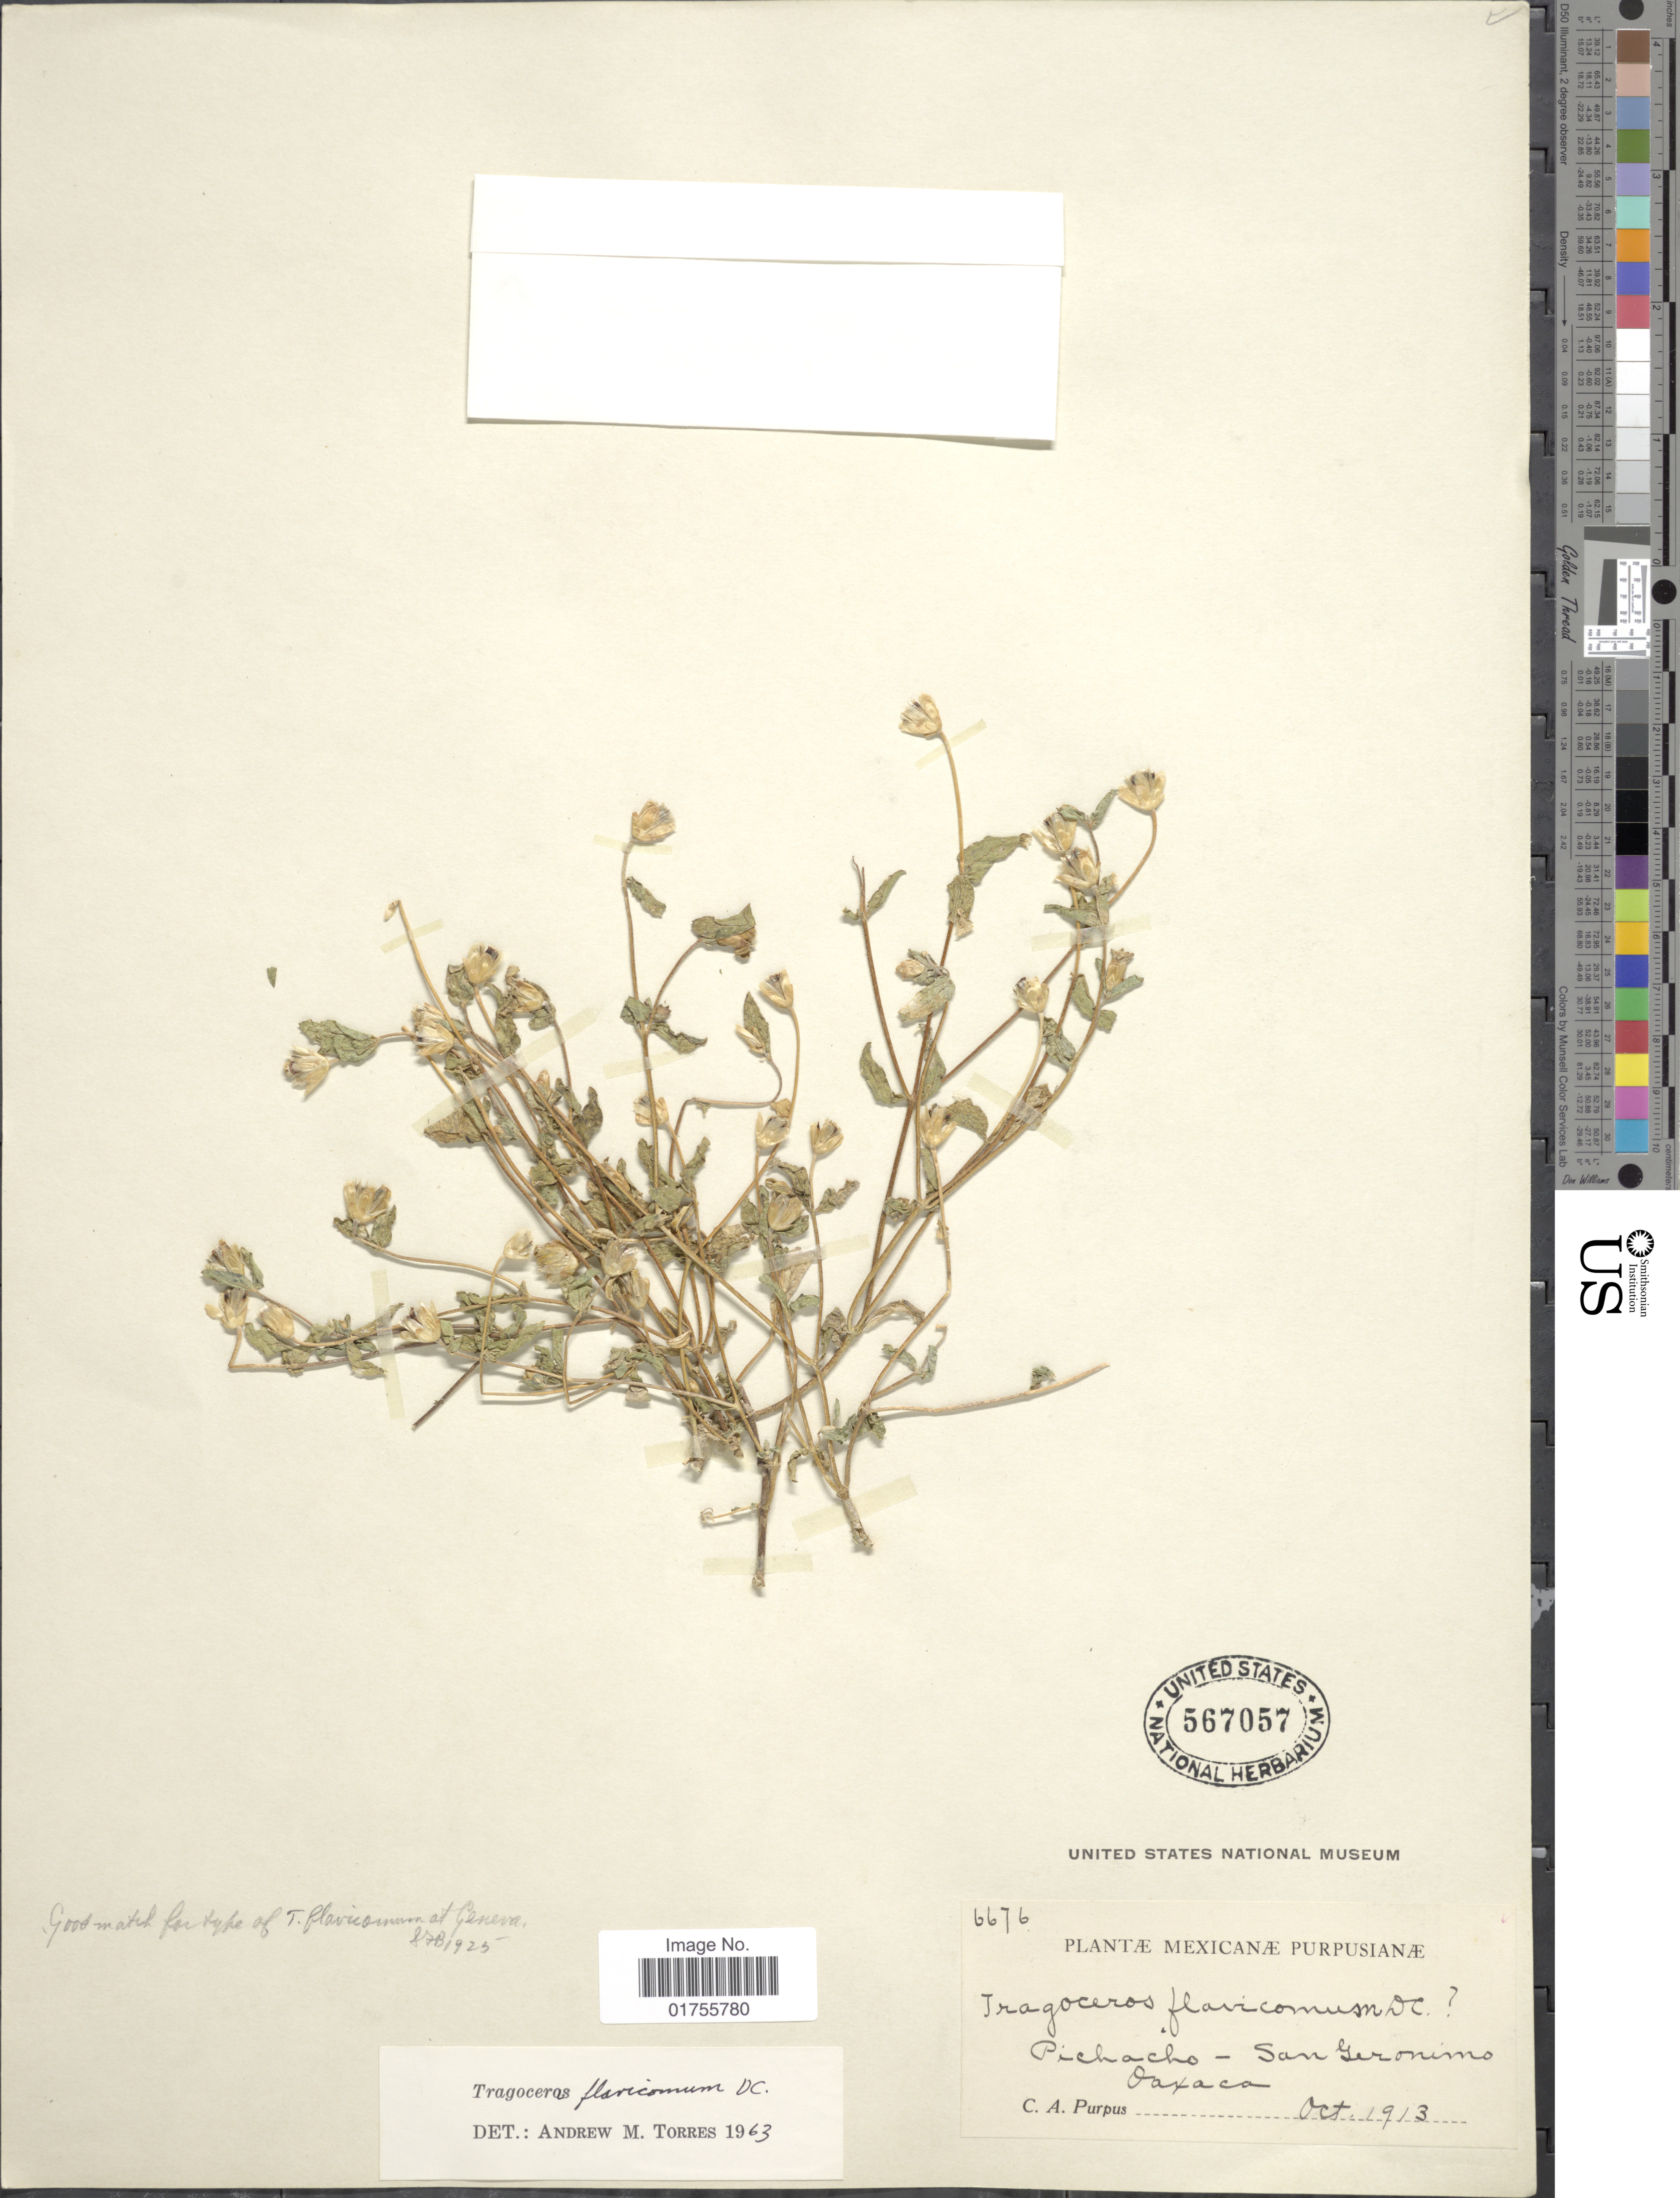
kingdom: Plantae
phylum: Tracheophyta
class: Magnoliopsida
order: Asterales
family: Asteraceae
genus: Tragoceros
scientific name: Tragoceros flavicomum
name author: DC.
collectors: C. A. Purpus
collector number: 6676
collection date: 1913-10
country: Mexico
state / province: Oaxaca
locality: Pichacho - San Geronimo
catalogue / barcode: US 567057